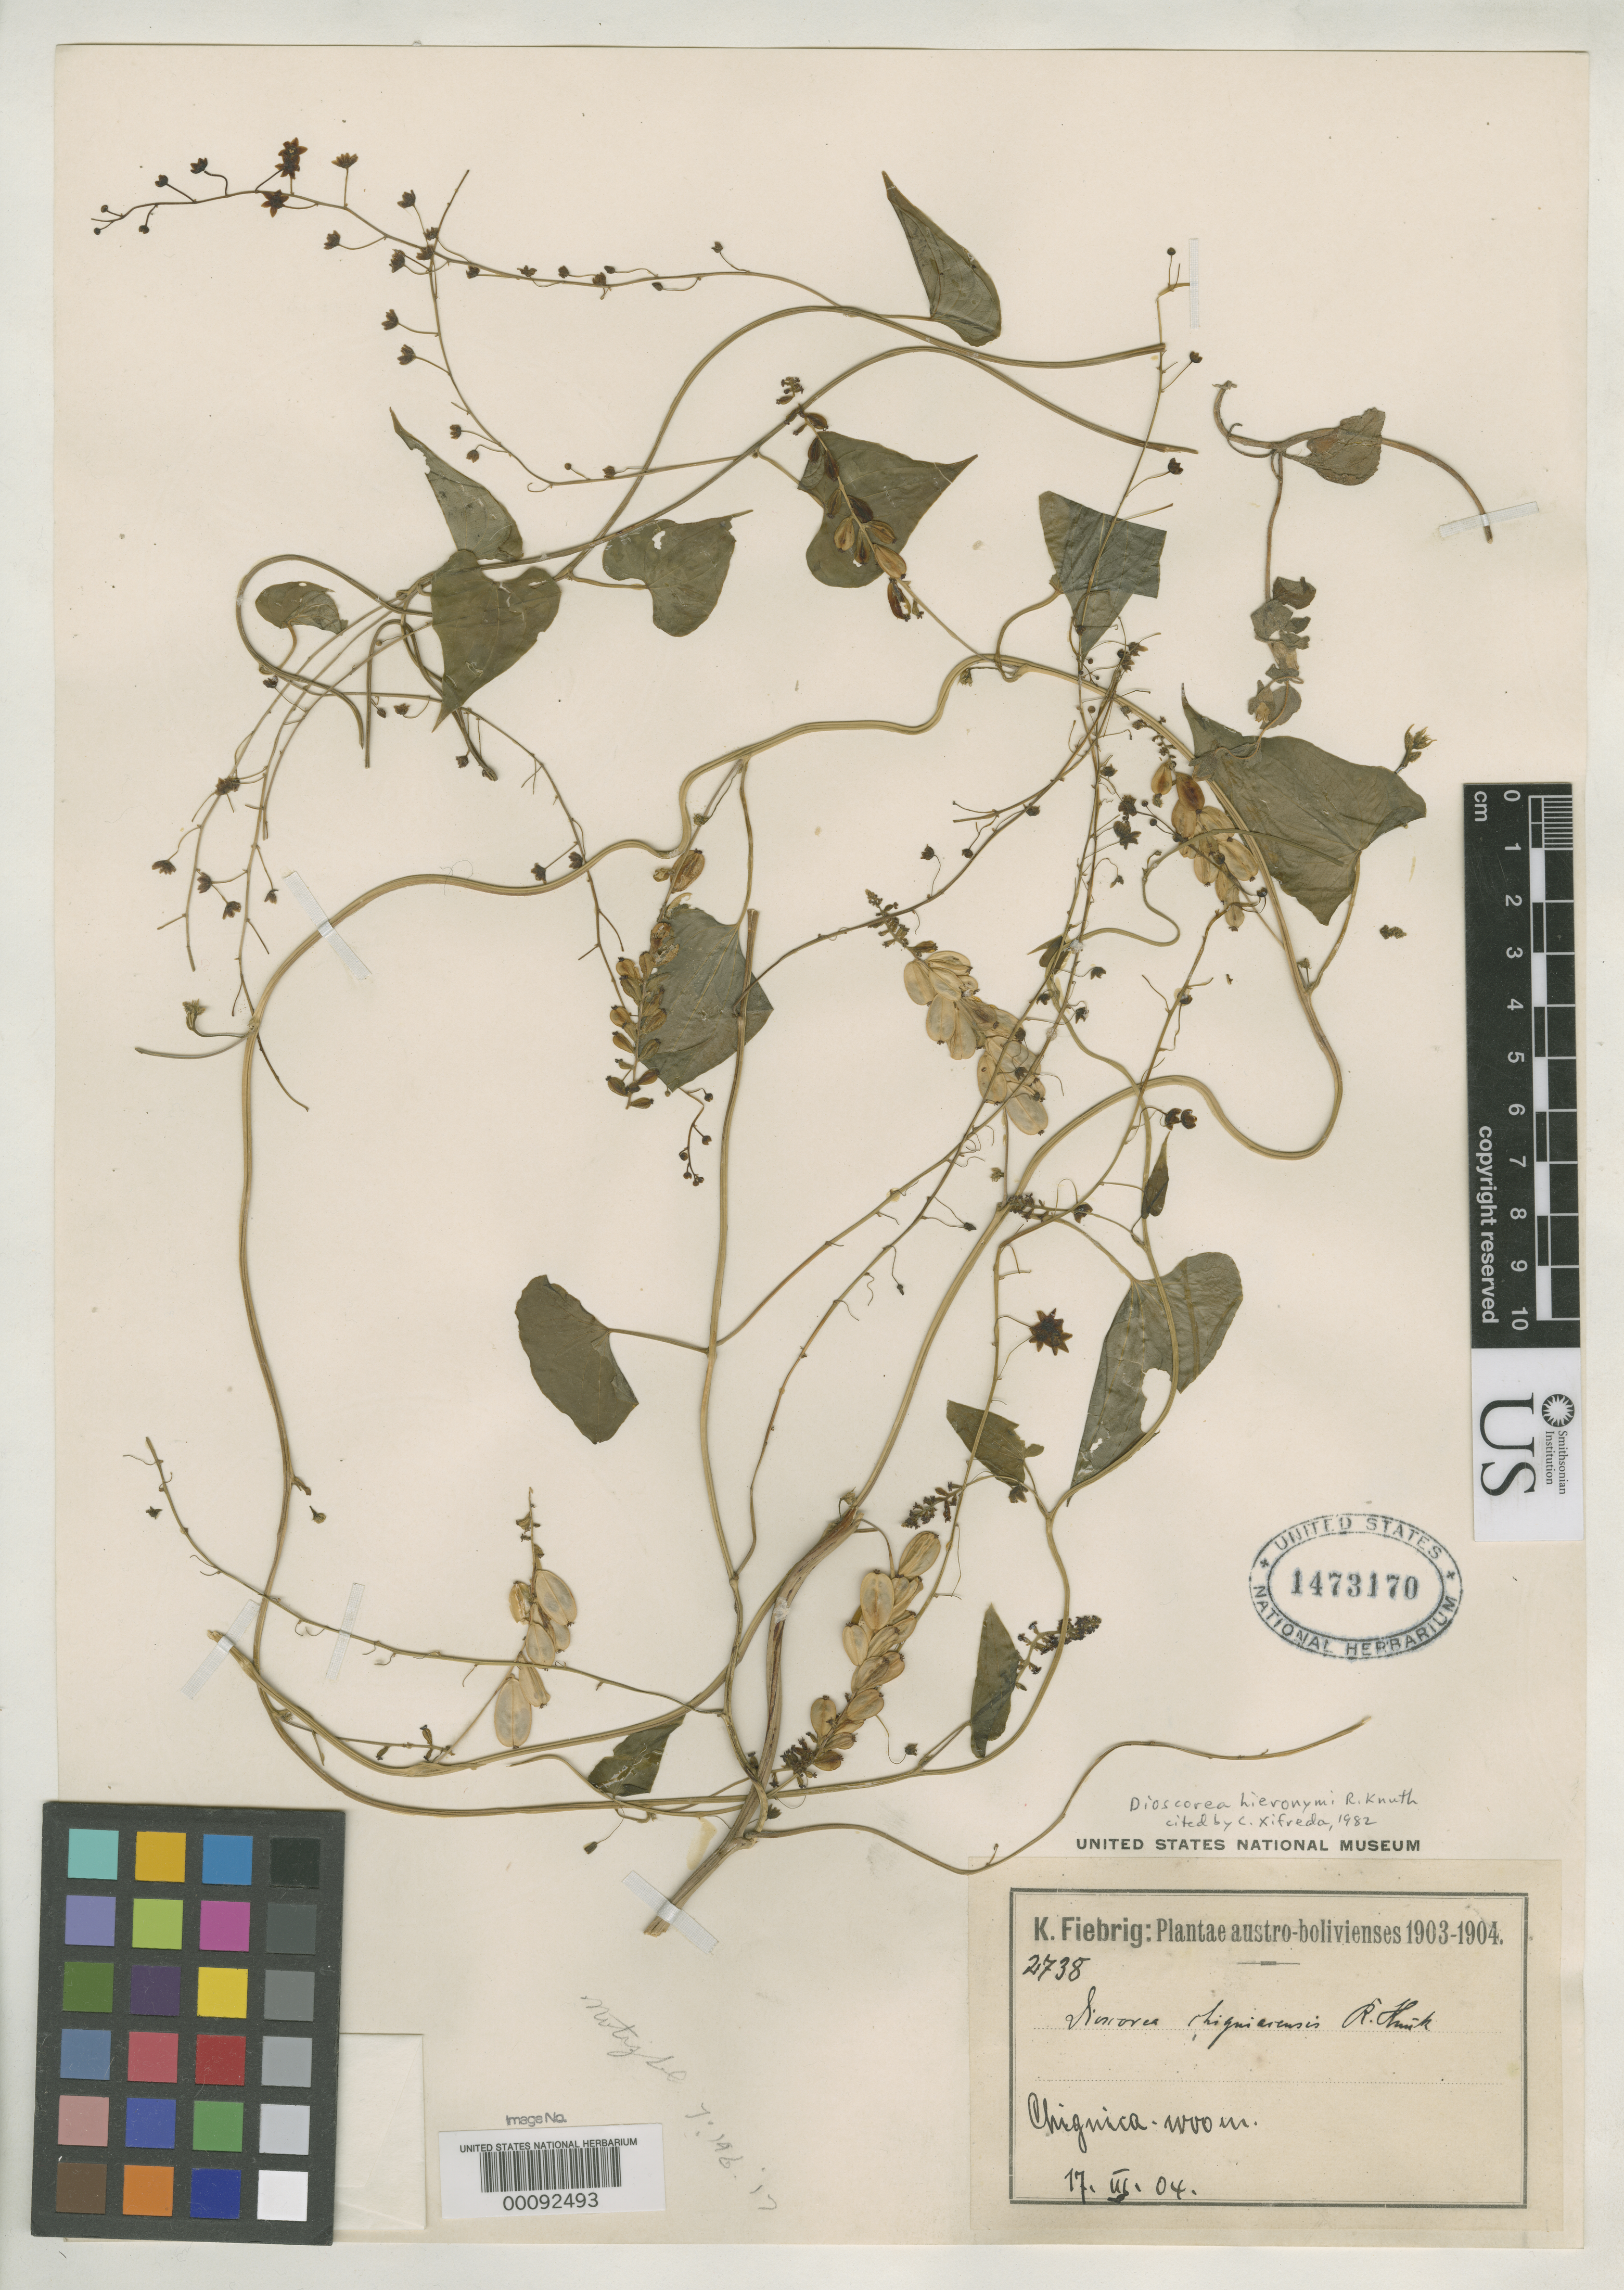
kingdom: Plantae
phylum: Tracheophyta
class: Liliopsida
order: Dioscoreales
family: Dioscoreaceae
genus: Dioscorea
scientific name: Dioscorea chiquiacensis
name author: R. Knuth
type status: Isotype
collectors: K. Fiebrig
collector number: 2738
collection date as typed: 17 --- 1904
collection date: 1904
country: Bolivia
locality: Chiquiaca.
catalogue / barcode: US 1473170